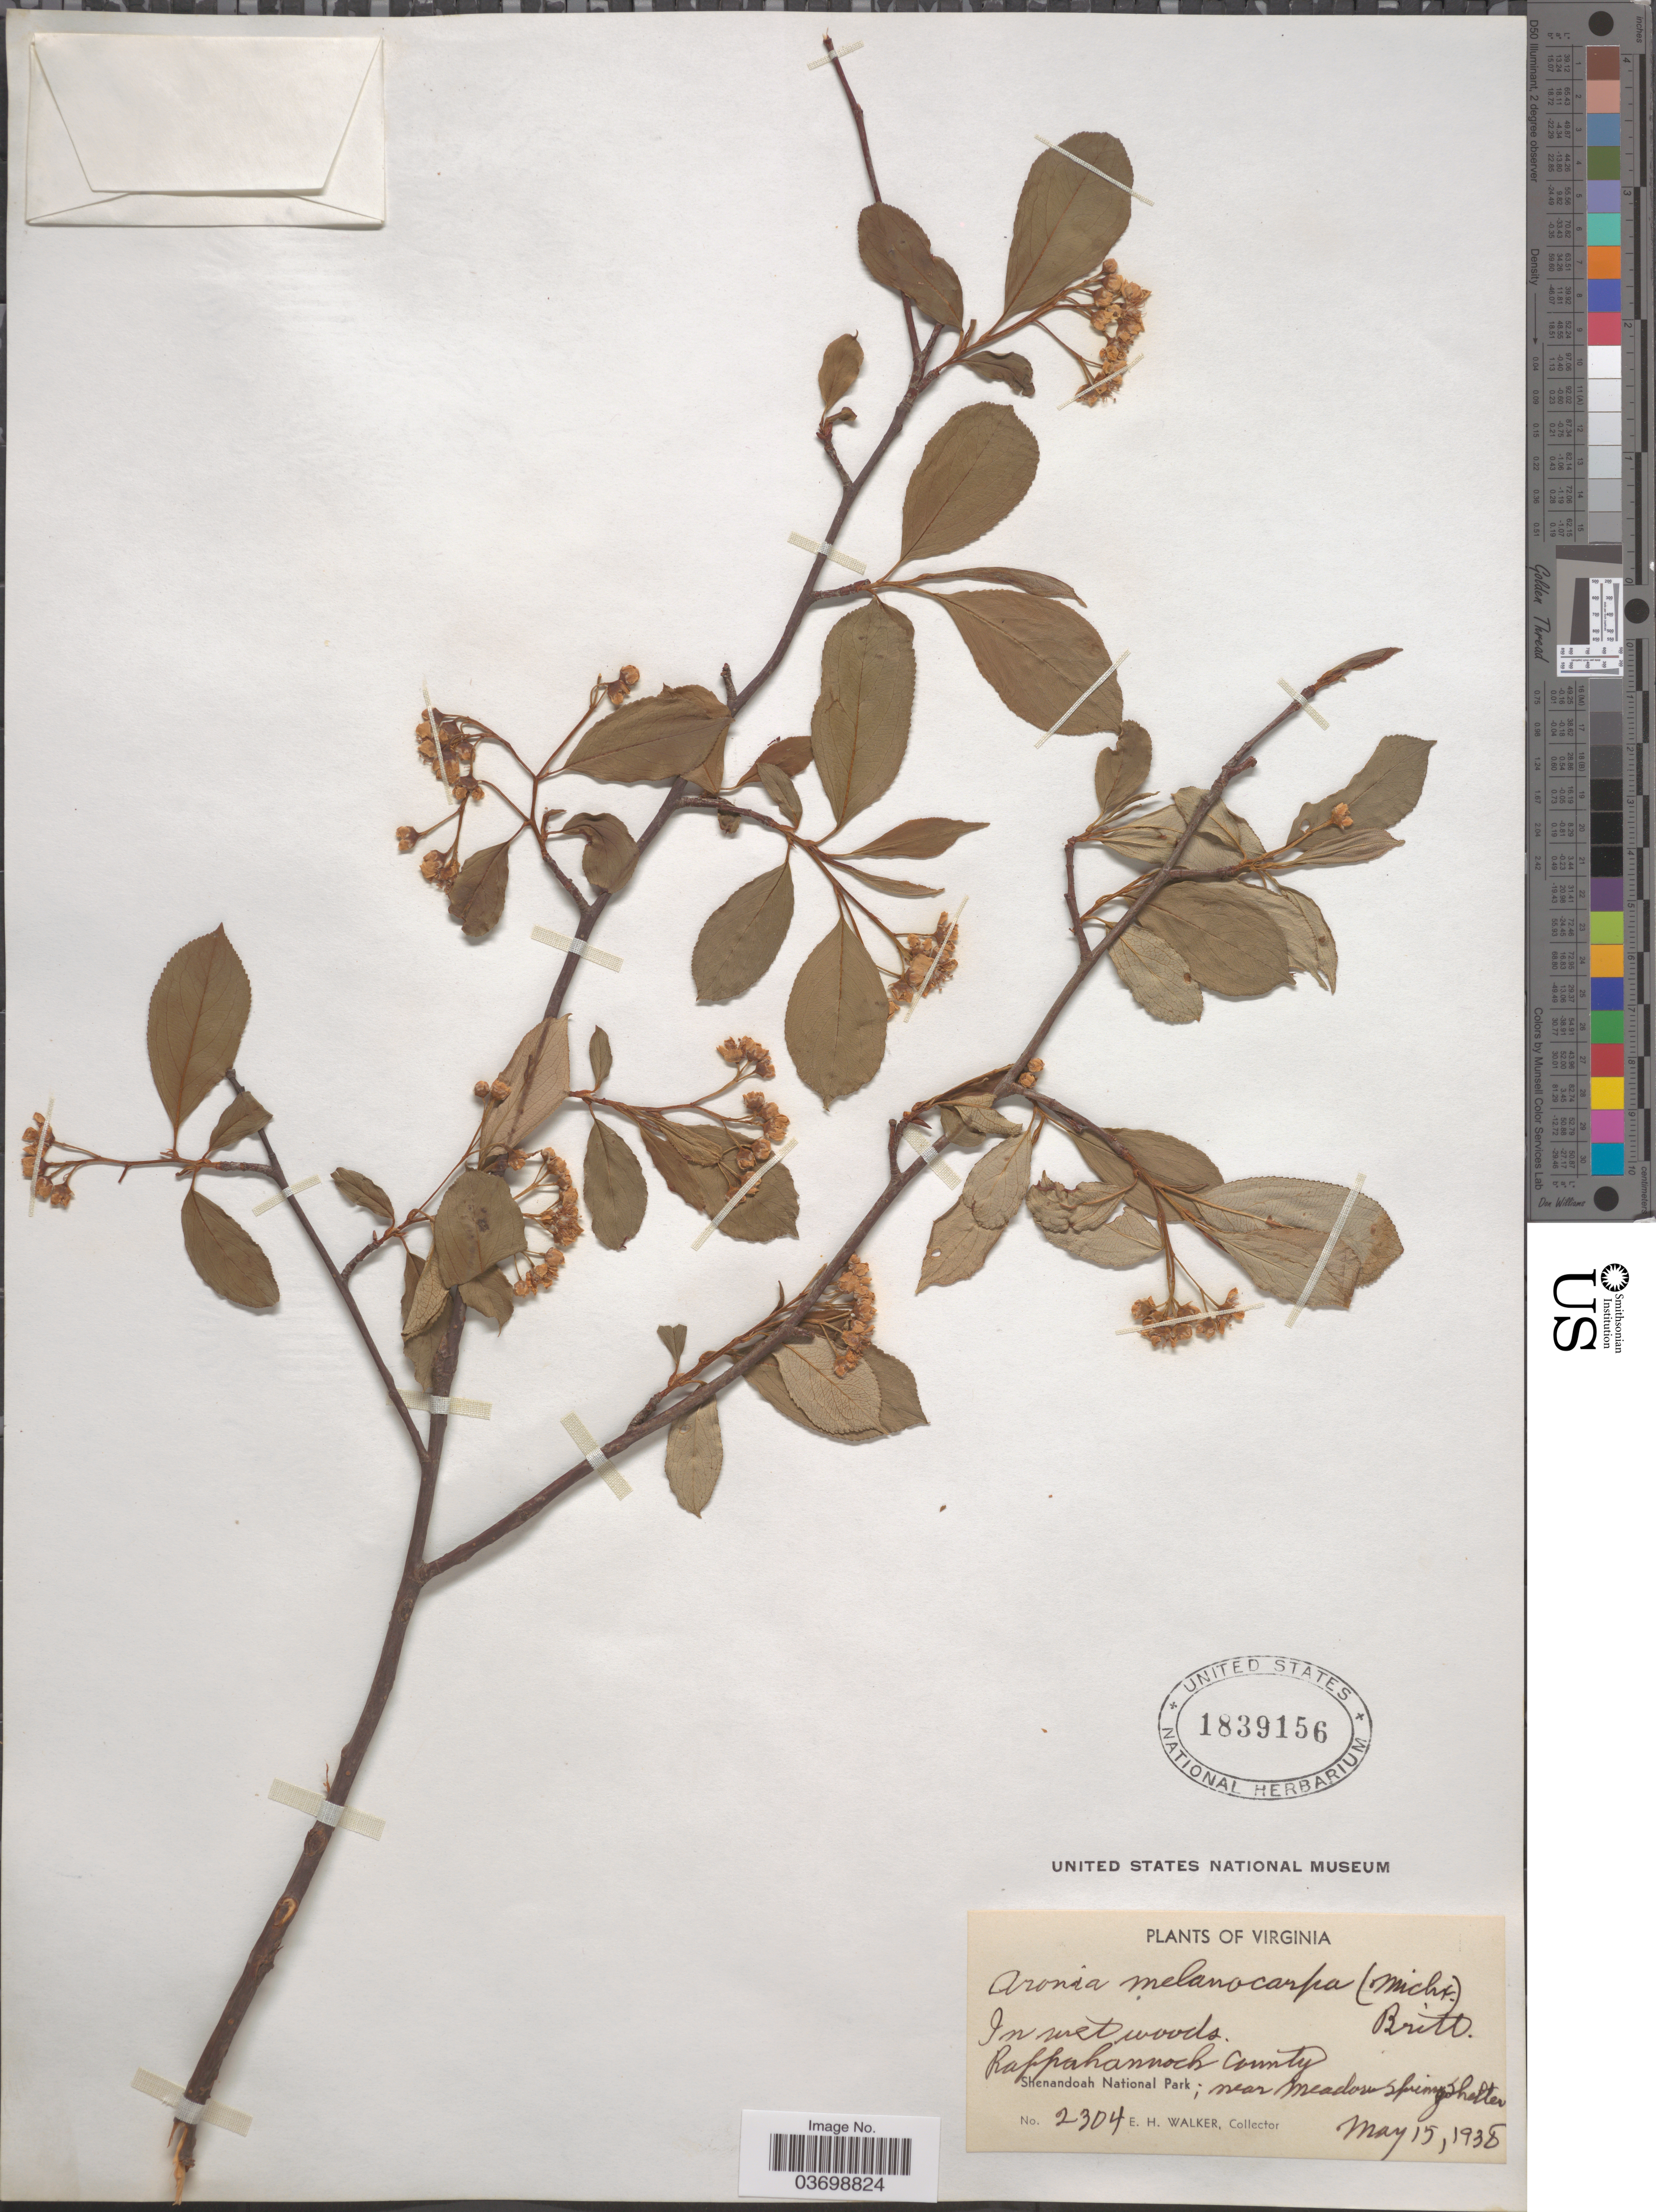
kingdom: Plantae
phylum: Tracheophyta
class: Magnoliopsida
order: Rosales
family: Rosaceae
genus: Aronia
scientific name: Aronia melanocarpa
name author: (Michx.) Elliott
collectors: E. H. Walker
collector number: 2304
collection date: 1938-05-15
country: United States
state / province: Virginia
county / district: Rappahannock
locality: Rappahannock County near Meadow Springs Shelter. Shenandoah National Park.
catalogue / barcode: US 1839156